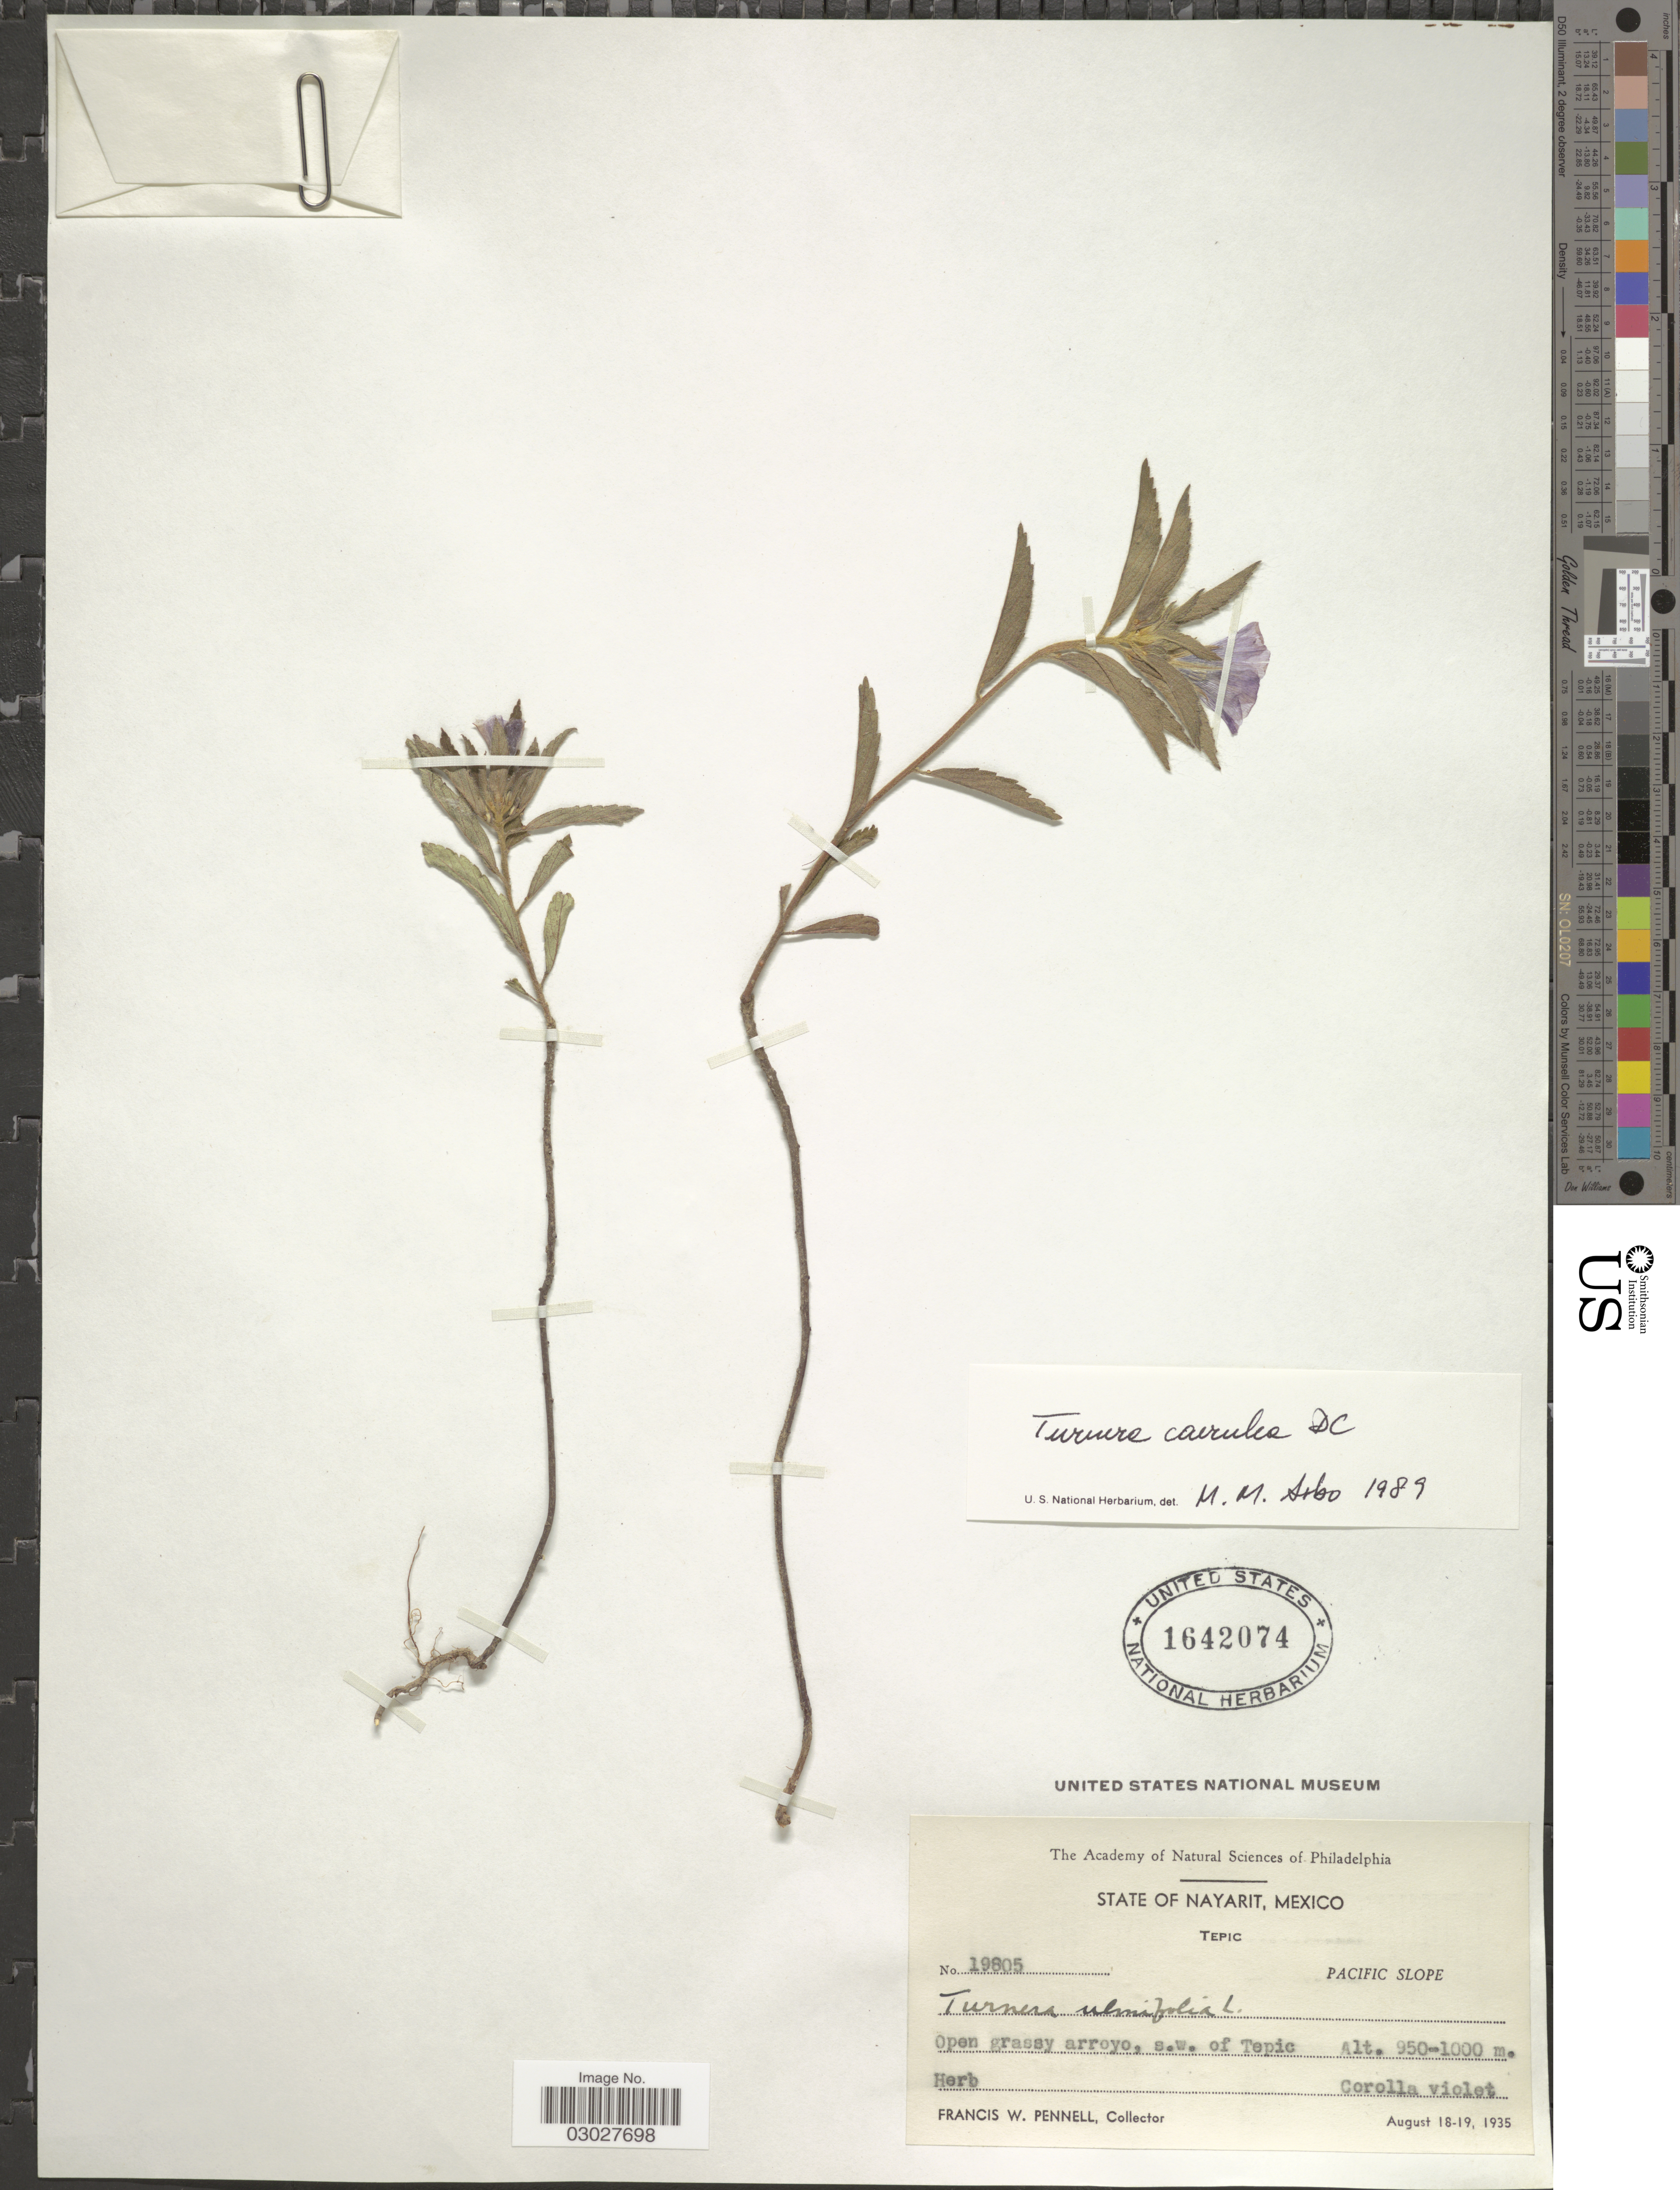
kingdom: Plantae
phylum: Tracheophyta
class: Magnoliopsida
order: Malpighiales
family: Turneraceae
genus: Turnera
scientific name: Turnera caerulea var. caerulea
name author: Moc. & Sessé ex DC.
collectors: F. W. Pennell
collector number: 19805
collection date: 1935-08-18/1935-08-19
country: Mexico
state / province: Nayarit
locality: S.w. of Tepic.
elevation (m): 950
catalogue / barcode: US 1642074